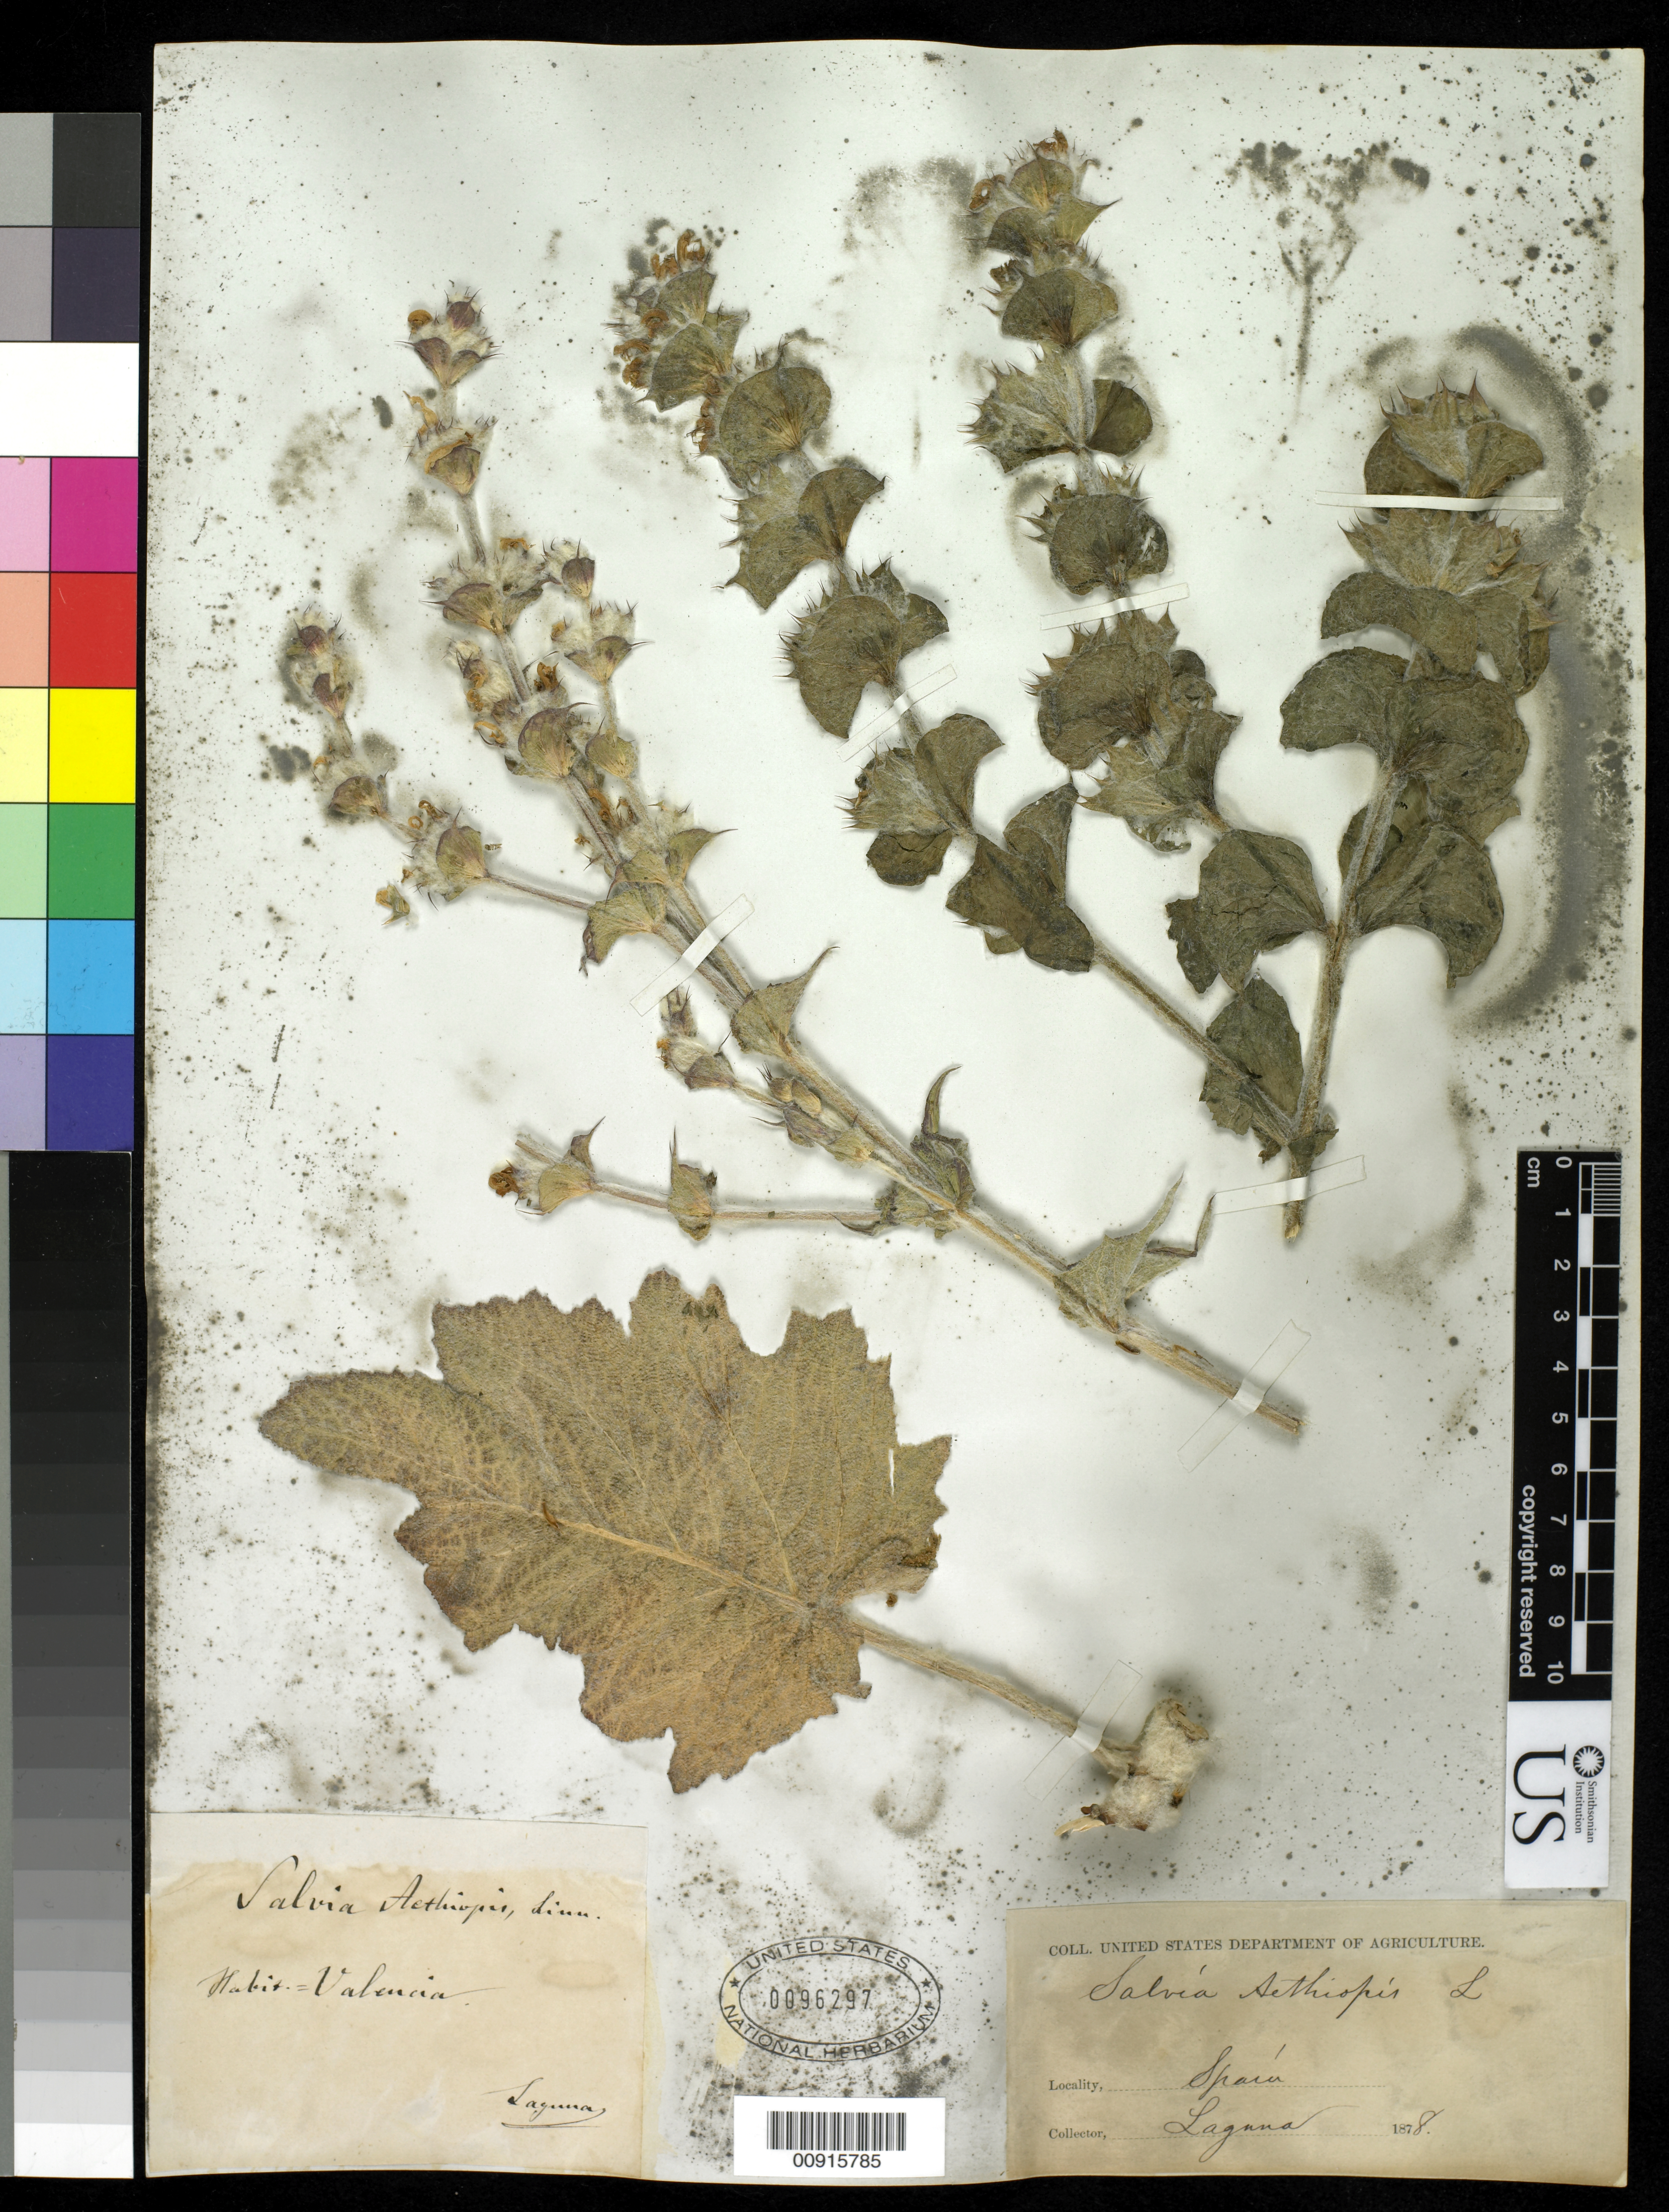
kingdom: Plantae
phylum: Tracheophyta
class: Magnoliopsida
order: Lamiales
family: Lamiaceae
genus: Salvia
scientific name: Salvia aethiopis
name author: L.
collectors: -. Laguna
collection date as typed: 1878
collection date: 1878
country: Spain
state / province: Valenciana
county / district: Valencia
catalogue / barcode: US 96297